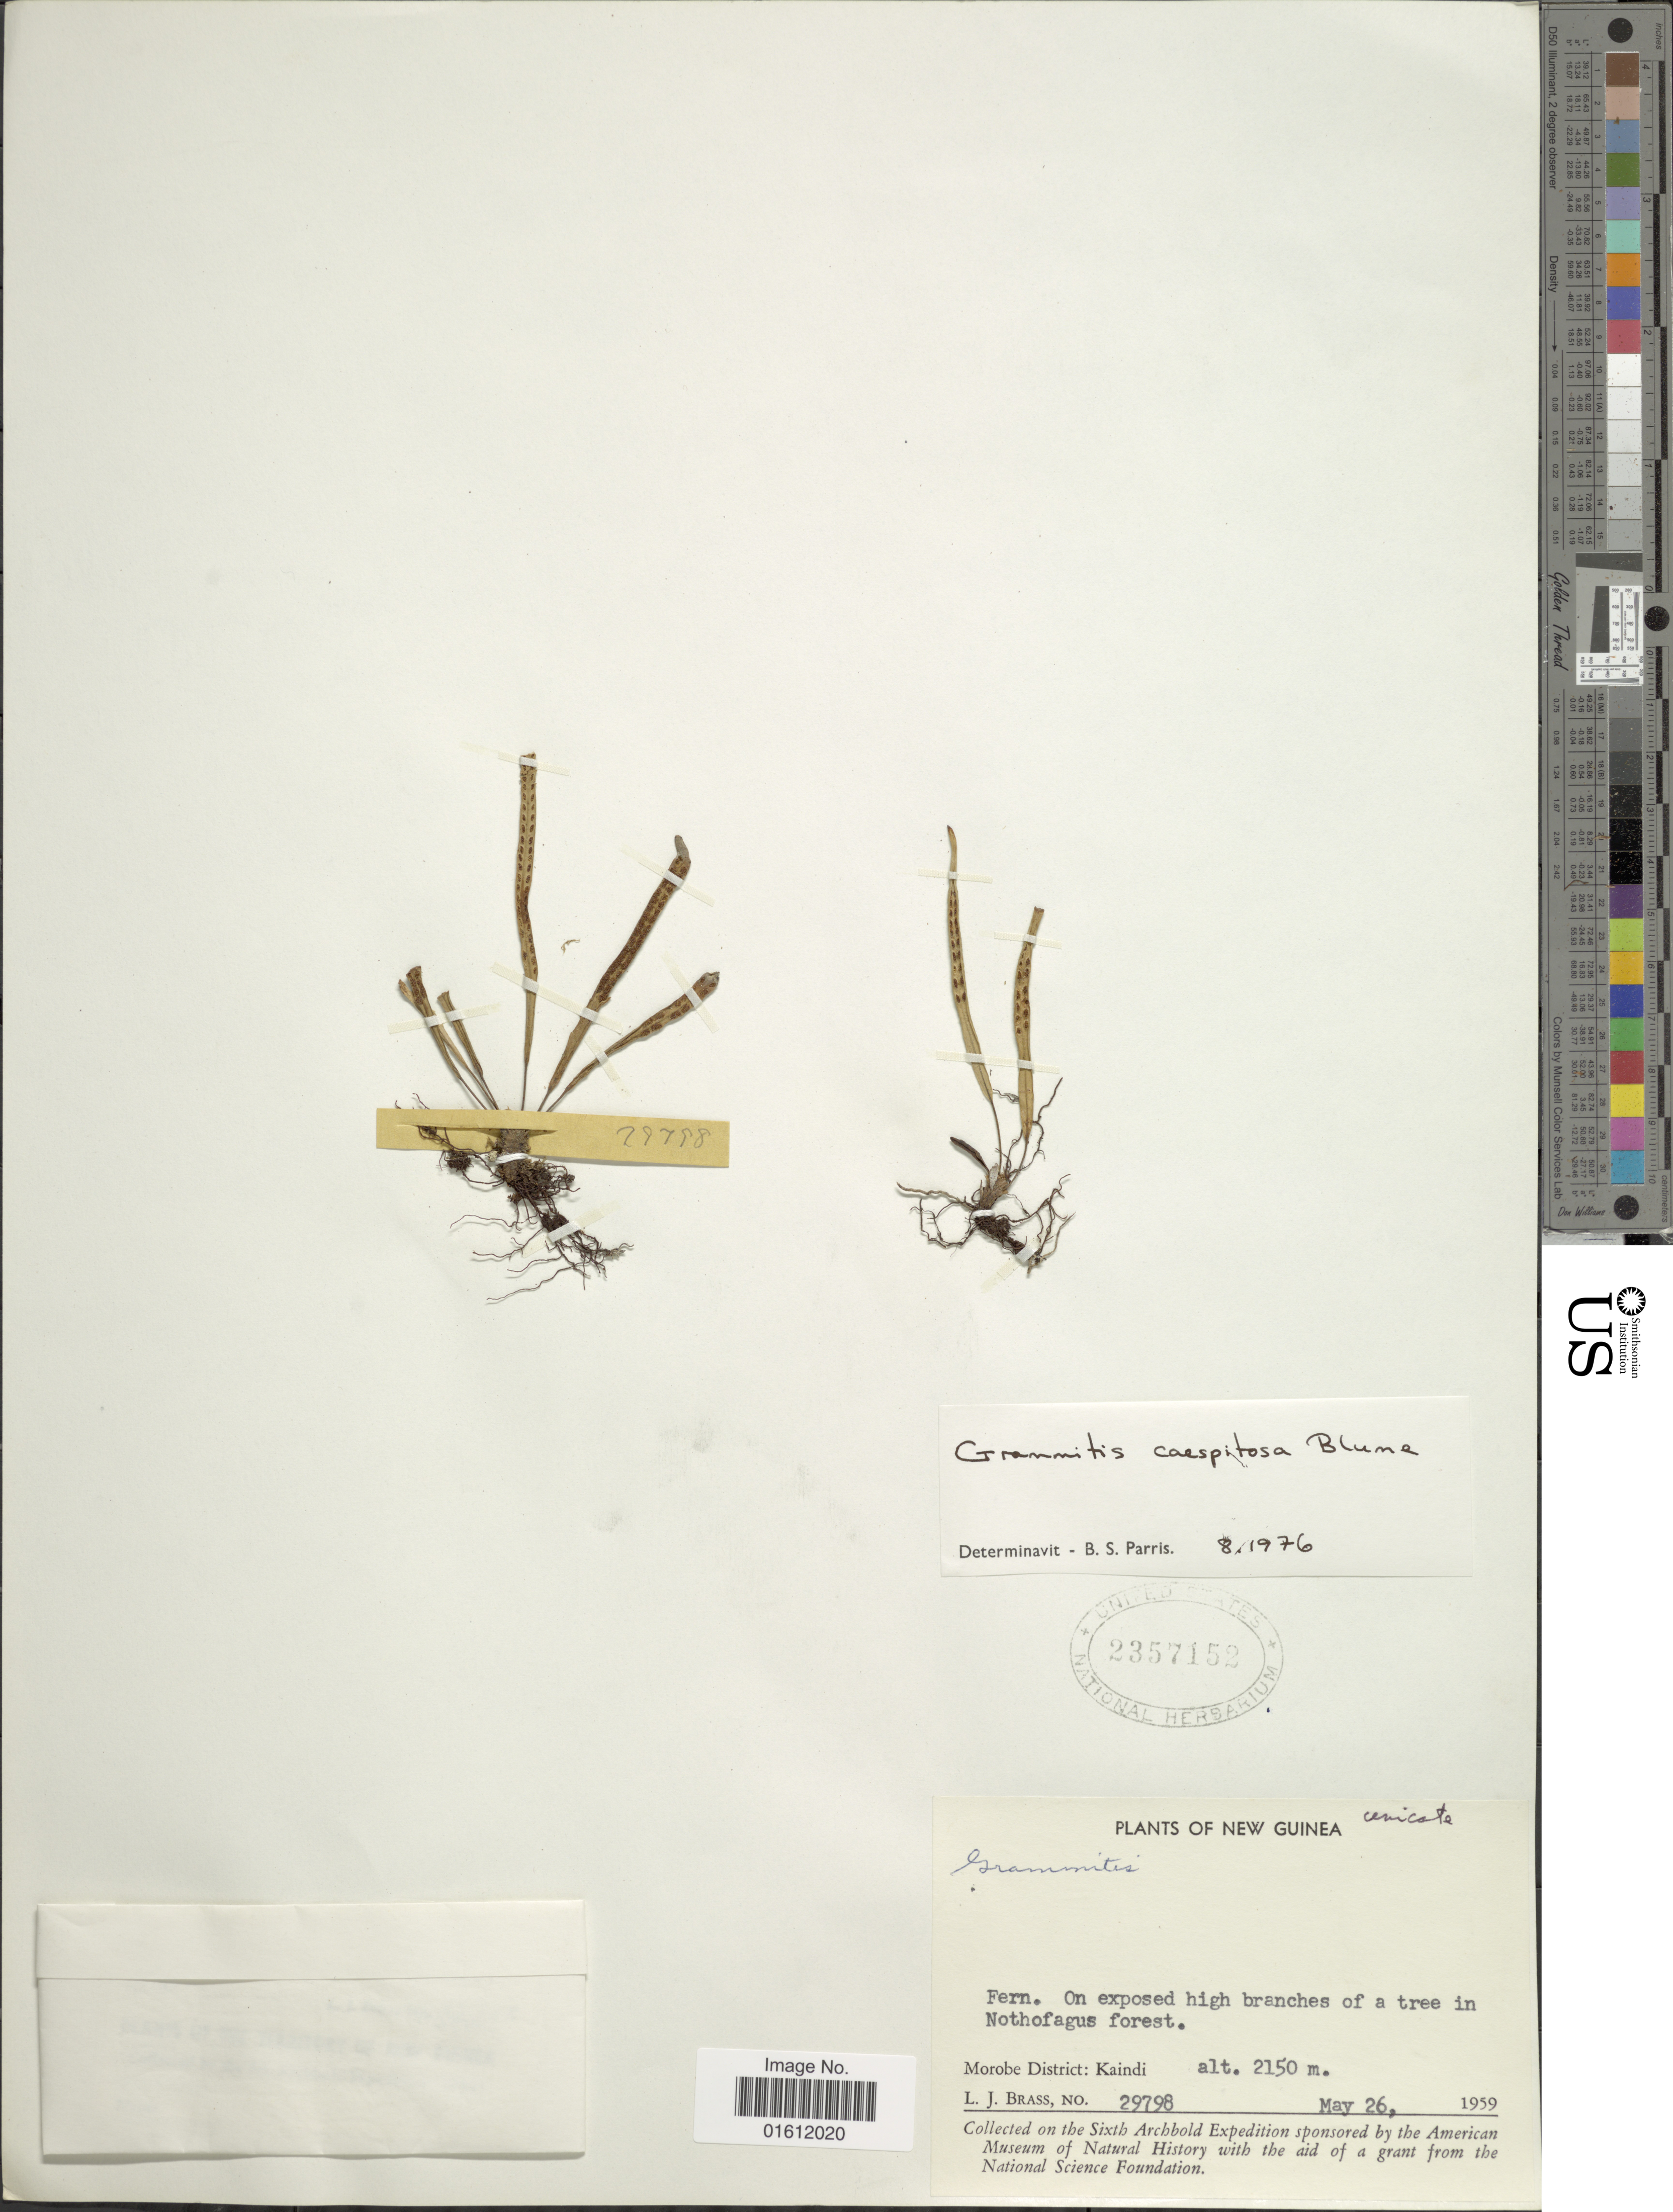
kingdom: Plantae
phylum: Tracheophyta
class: Polypodiopsida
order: Polypodiales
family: Polypodiaceae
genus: Oreogrammitis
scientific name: Oreogrammitis caespitosa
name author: (Blume) Parris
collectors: L. J. Brass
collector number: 29798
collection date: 1959-05-26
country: Papua New Guinea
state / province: Morobe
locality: New Guinea, Morobe District: Kaindi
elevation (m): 2150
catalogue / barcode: US 2357152